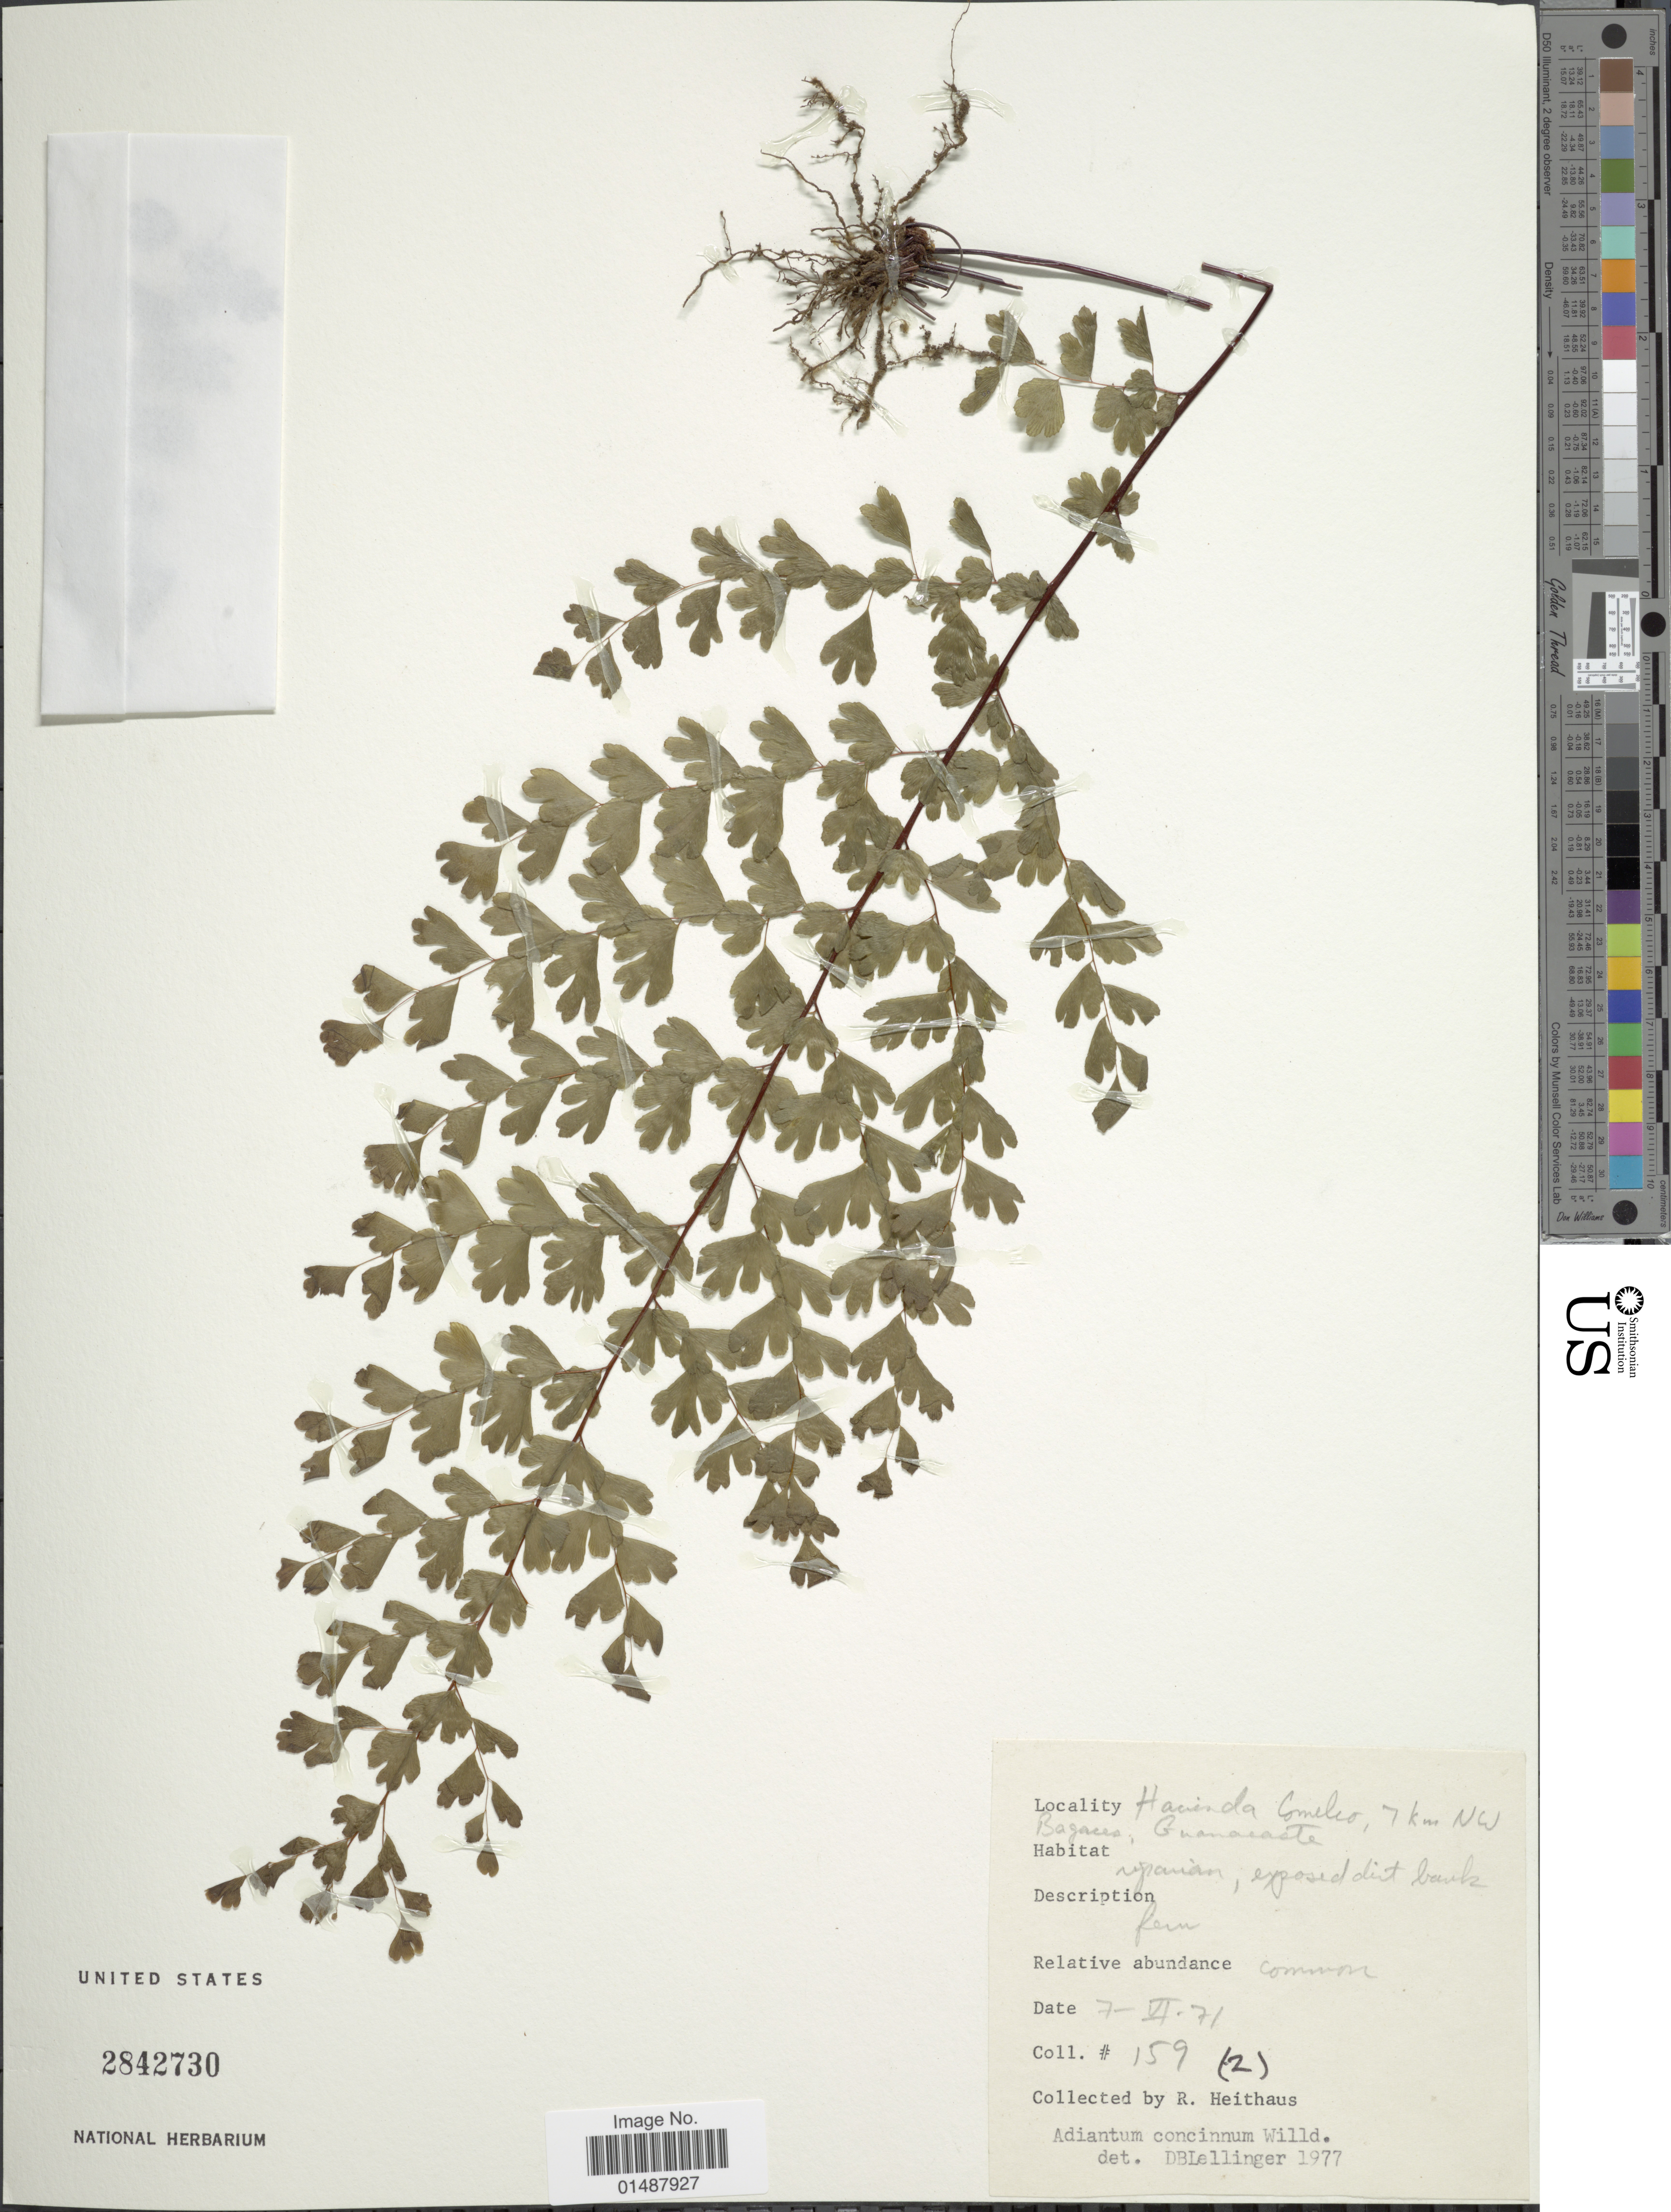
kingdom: Plantae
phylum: Tracheophyta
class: Polypodiopsida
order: Polypodiales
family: Pteridaceae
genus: Adiantum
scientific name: Adiantum concinnum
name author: Humb. & Bonpl. ex Willd.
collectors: R. Heithaus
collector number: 159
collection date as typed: Transcribed d/m/y: 7/6/71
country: Costa Rica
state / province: Guanacaste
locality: Hacienda Comelco, 7 km. N.W. Bagaces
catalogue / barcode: US 2842730